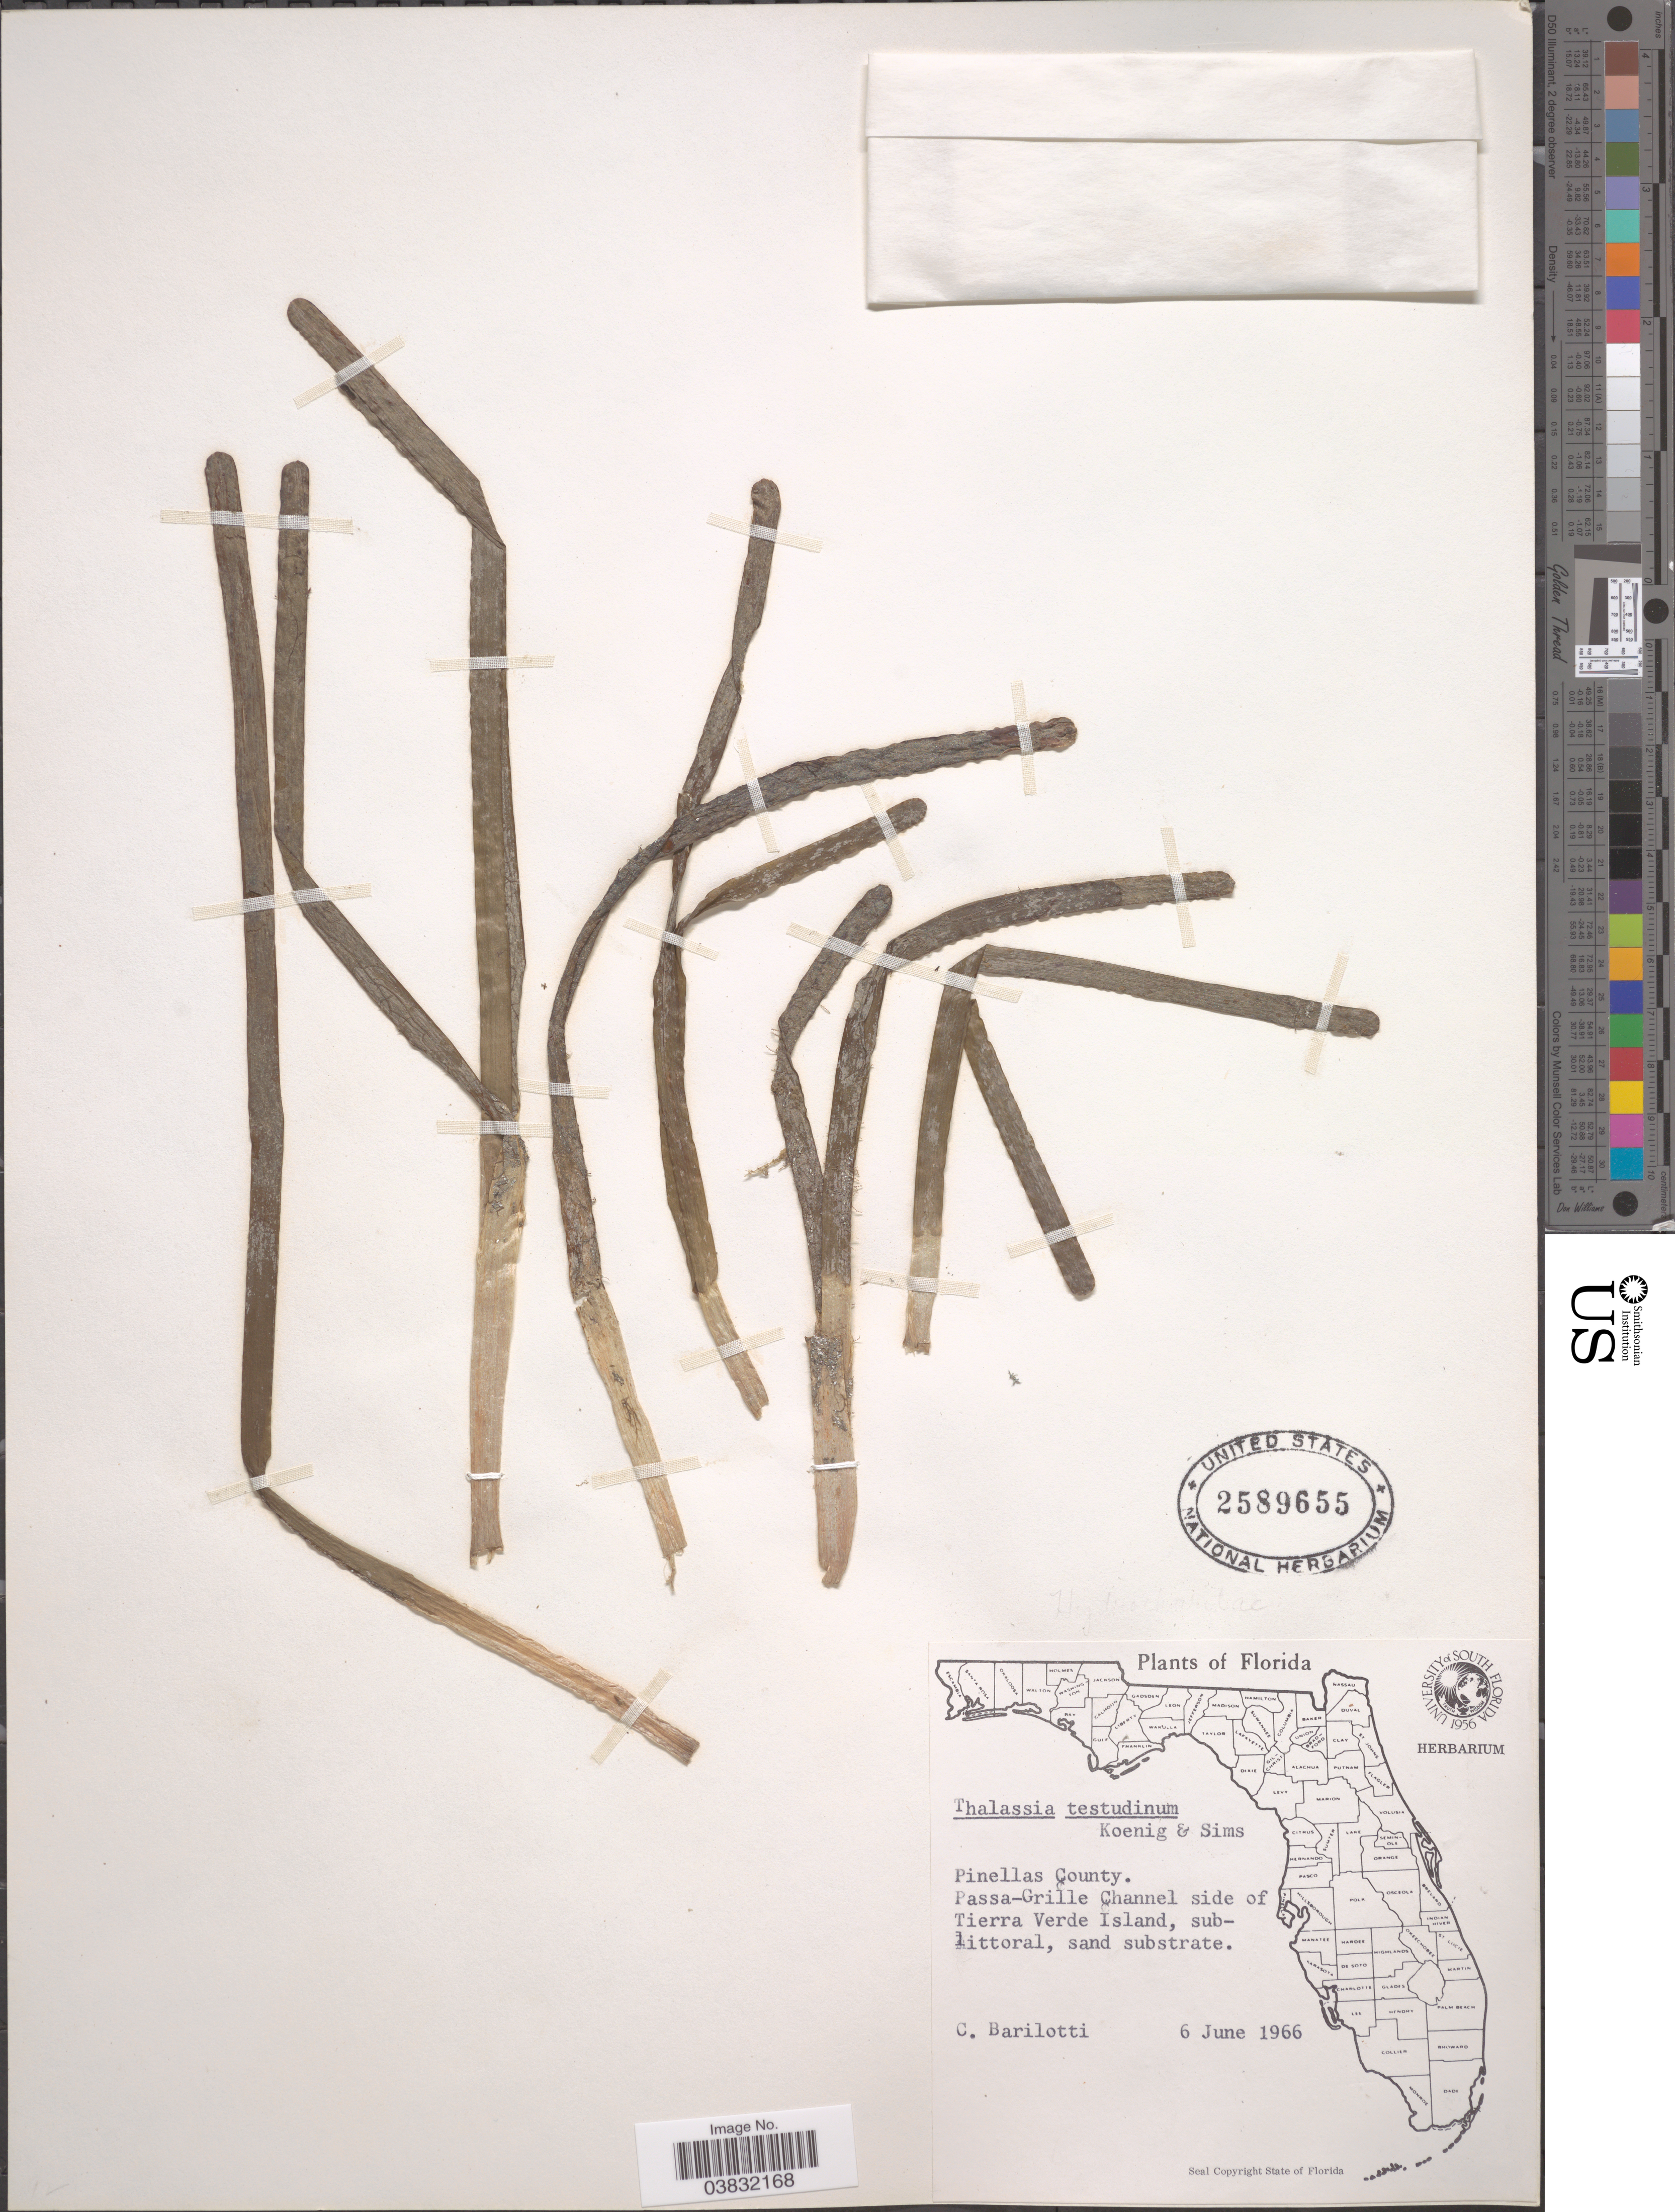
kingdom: Plantae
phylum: Tracheophyta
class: Liliopsida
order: Alismatales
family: Hydrocharitaceae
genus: Thalassia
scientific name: Thalassia testudinum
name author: Banks & Sol. ex K.D. Koenig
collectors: C. Barilotti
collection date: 1966-06-06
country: United States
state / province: Florida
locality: Pinellas County. Passa-Grille Channel side of Tierra Verde Island.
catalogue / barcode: US 2589655